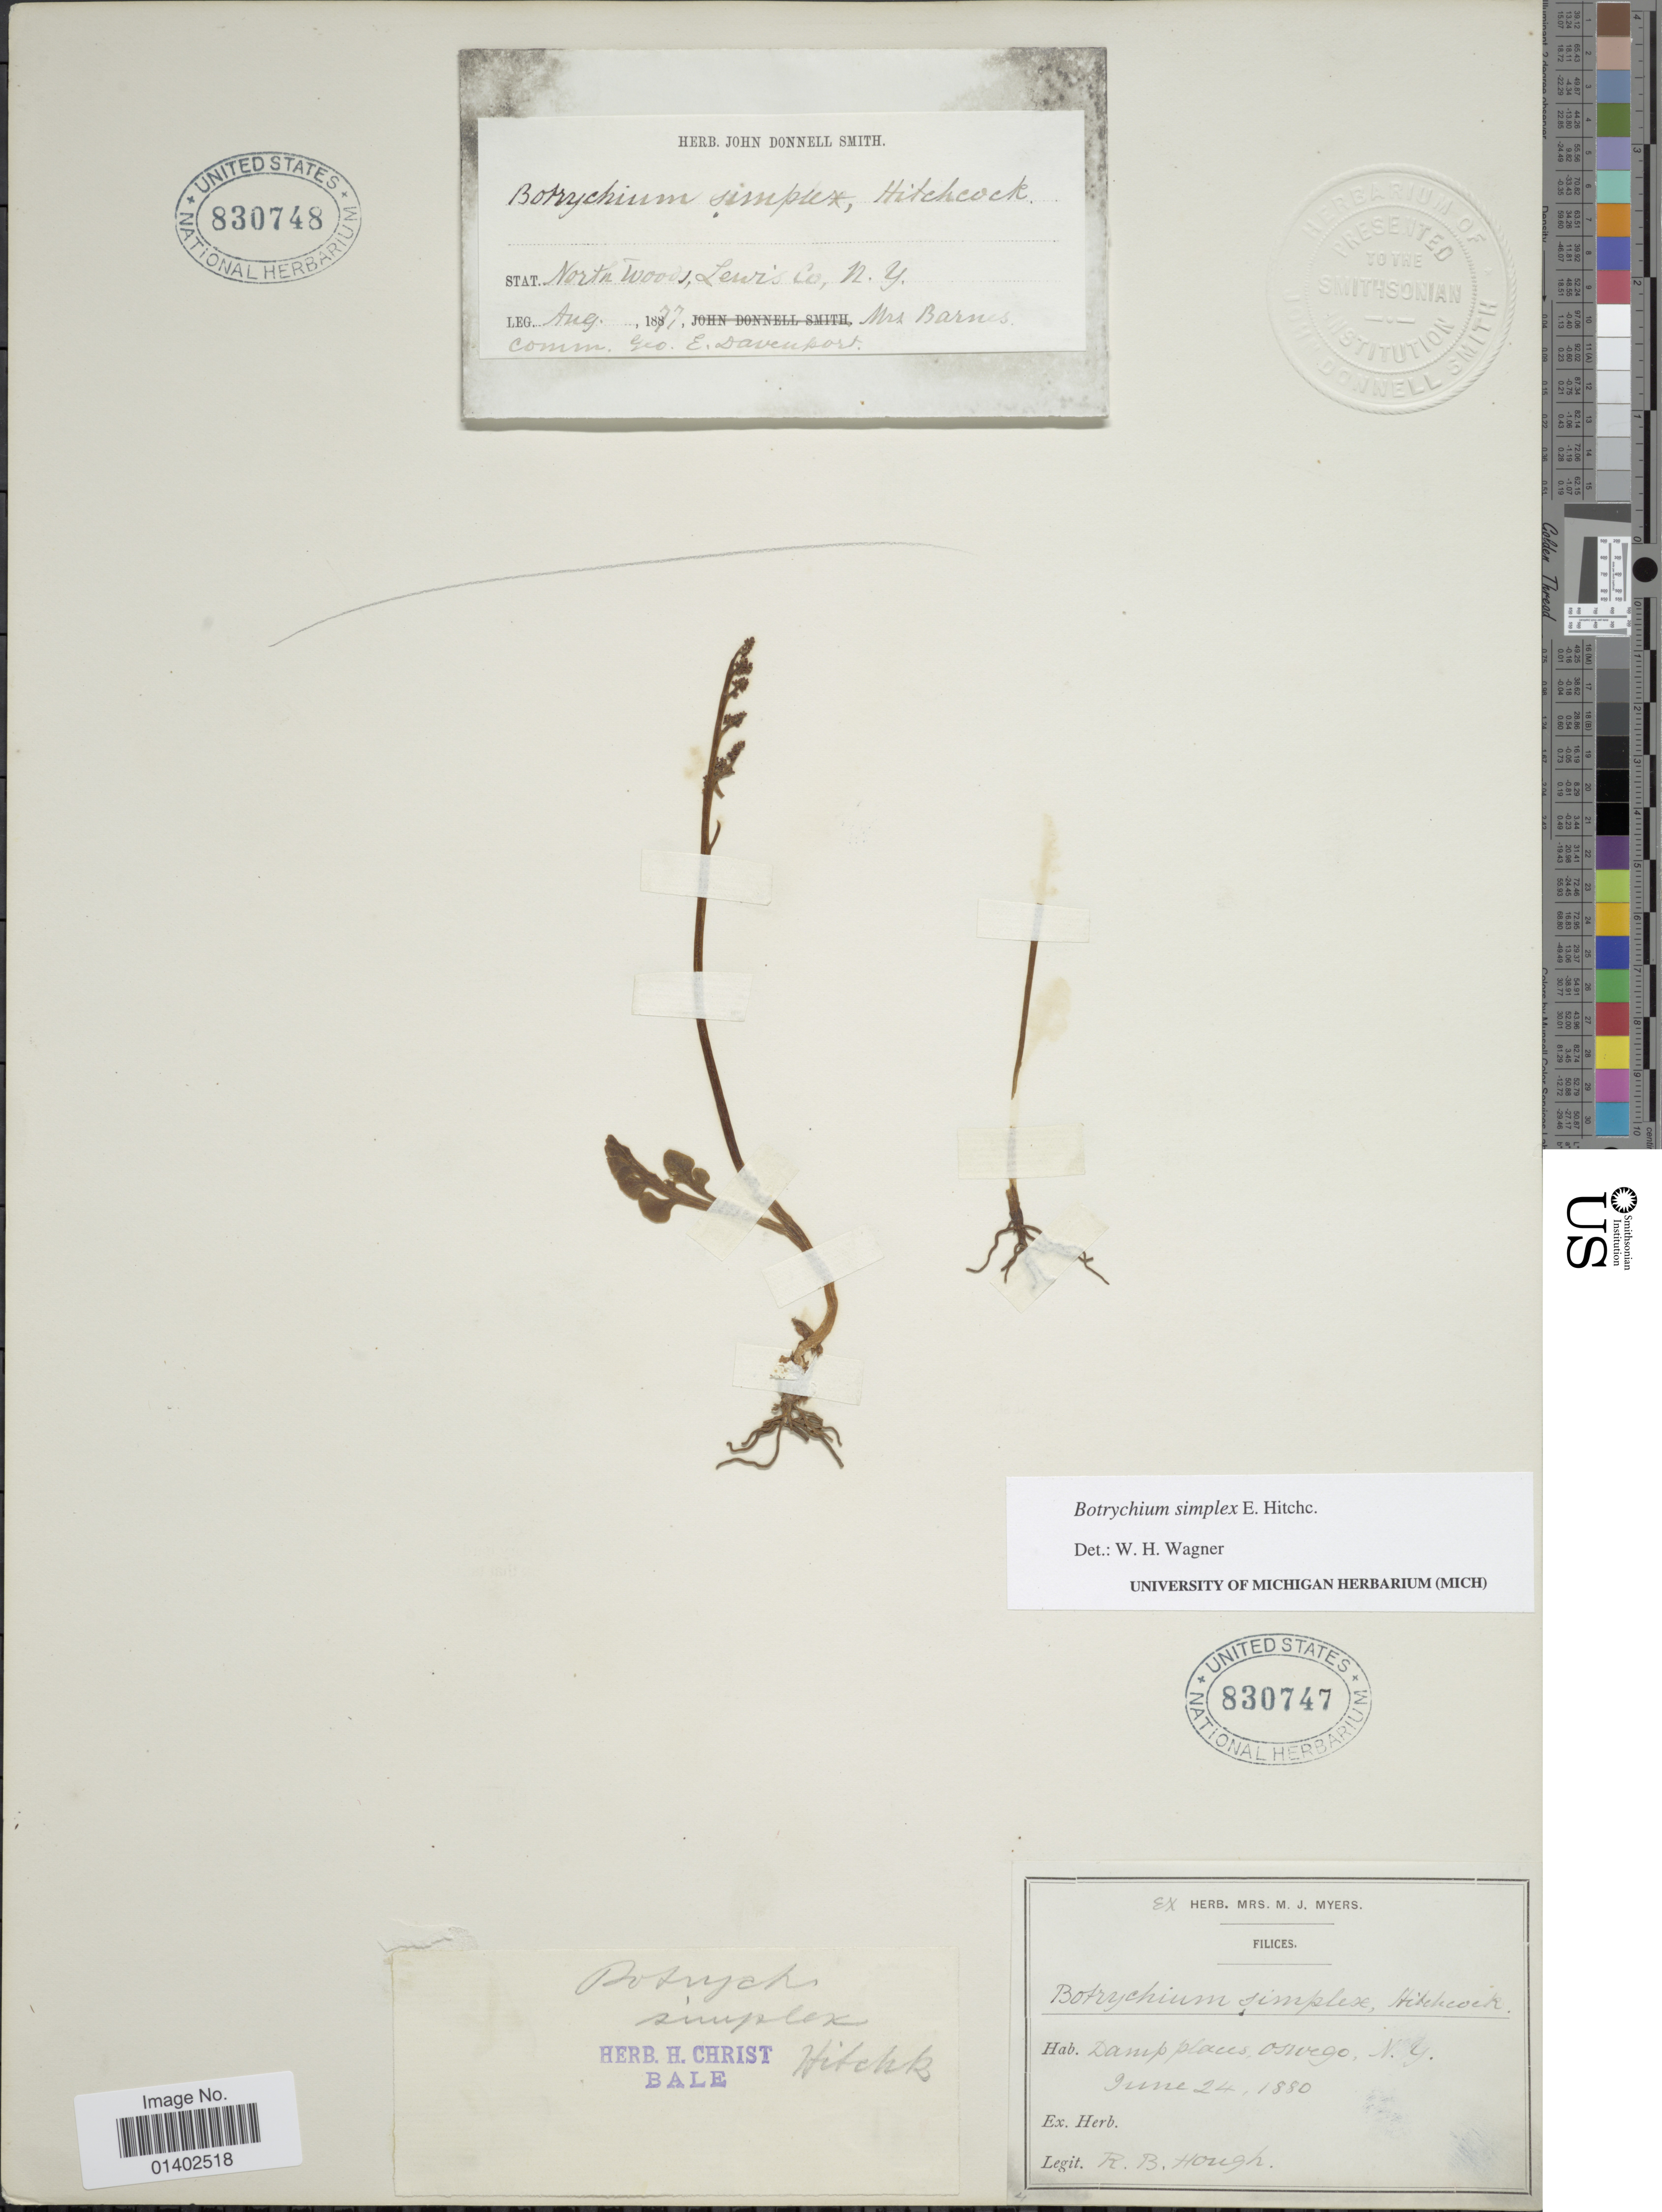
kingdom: Plantae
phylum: Tracheophyta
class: Polypodiopsida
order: Ophioglossales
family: Ophioglossaceae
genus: Botrychium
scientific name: Botrychium simplex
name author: E. Hitchc.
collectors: R. Hough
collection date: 1880-06-24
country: United States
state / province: New York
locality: Damp places, Oswego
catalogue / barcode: US 830747